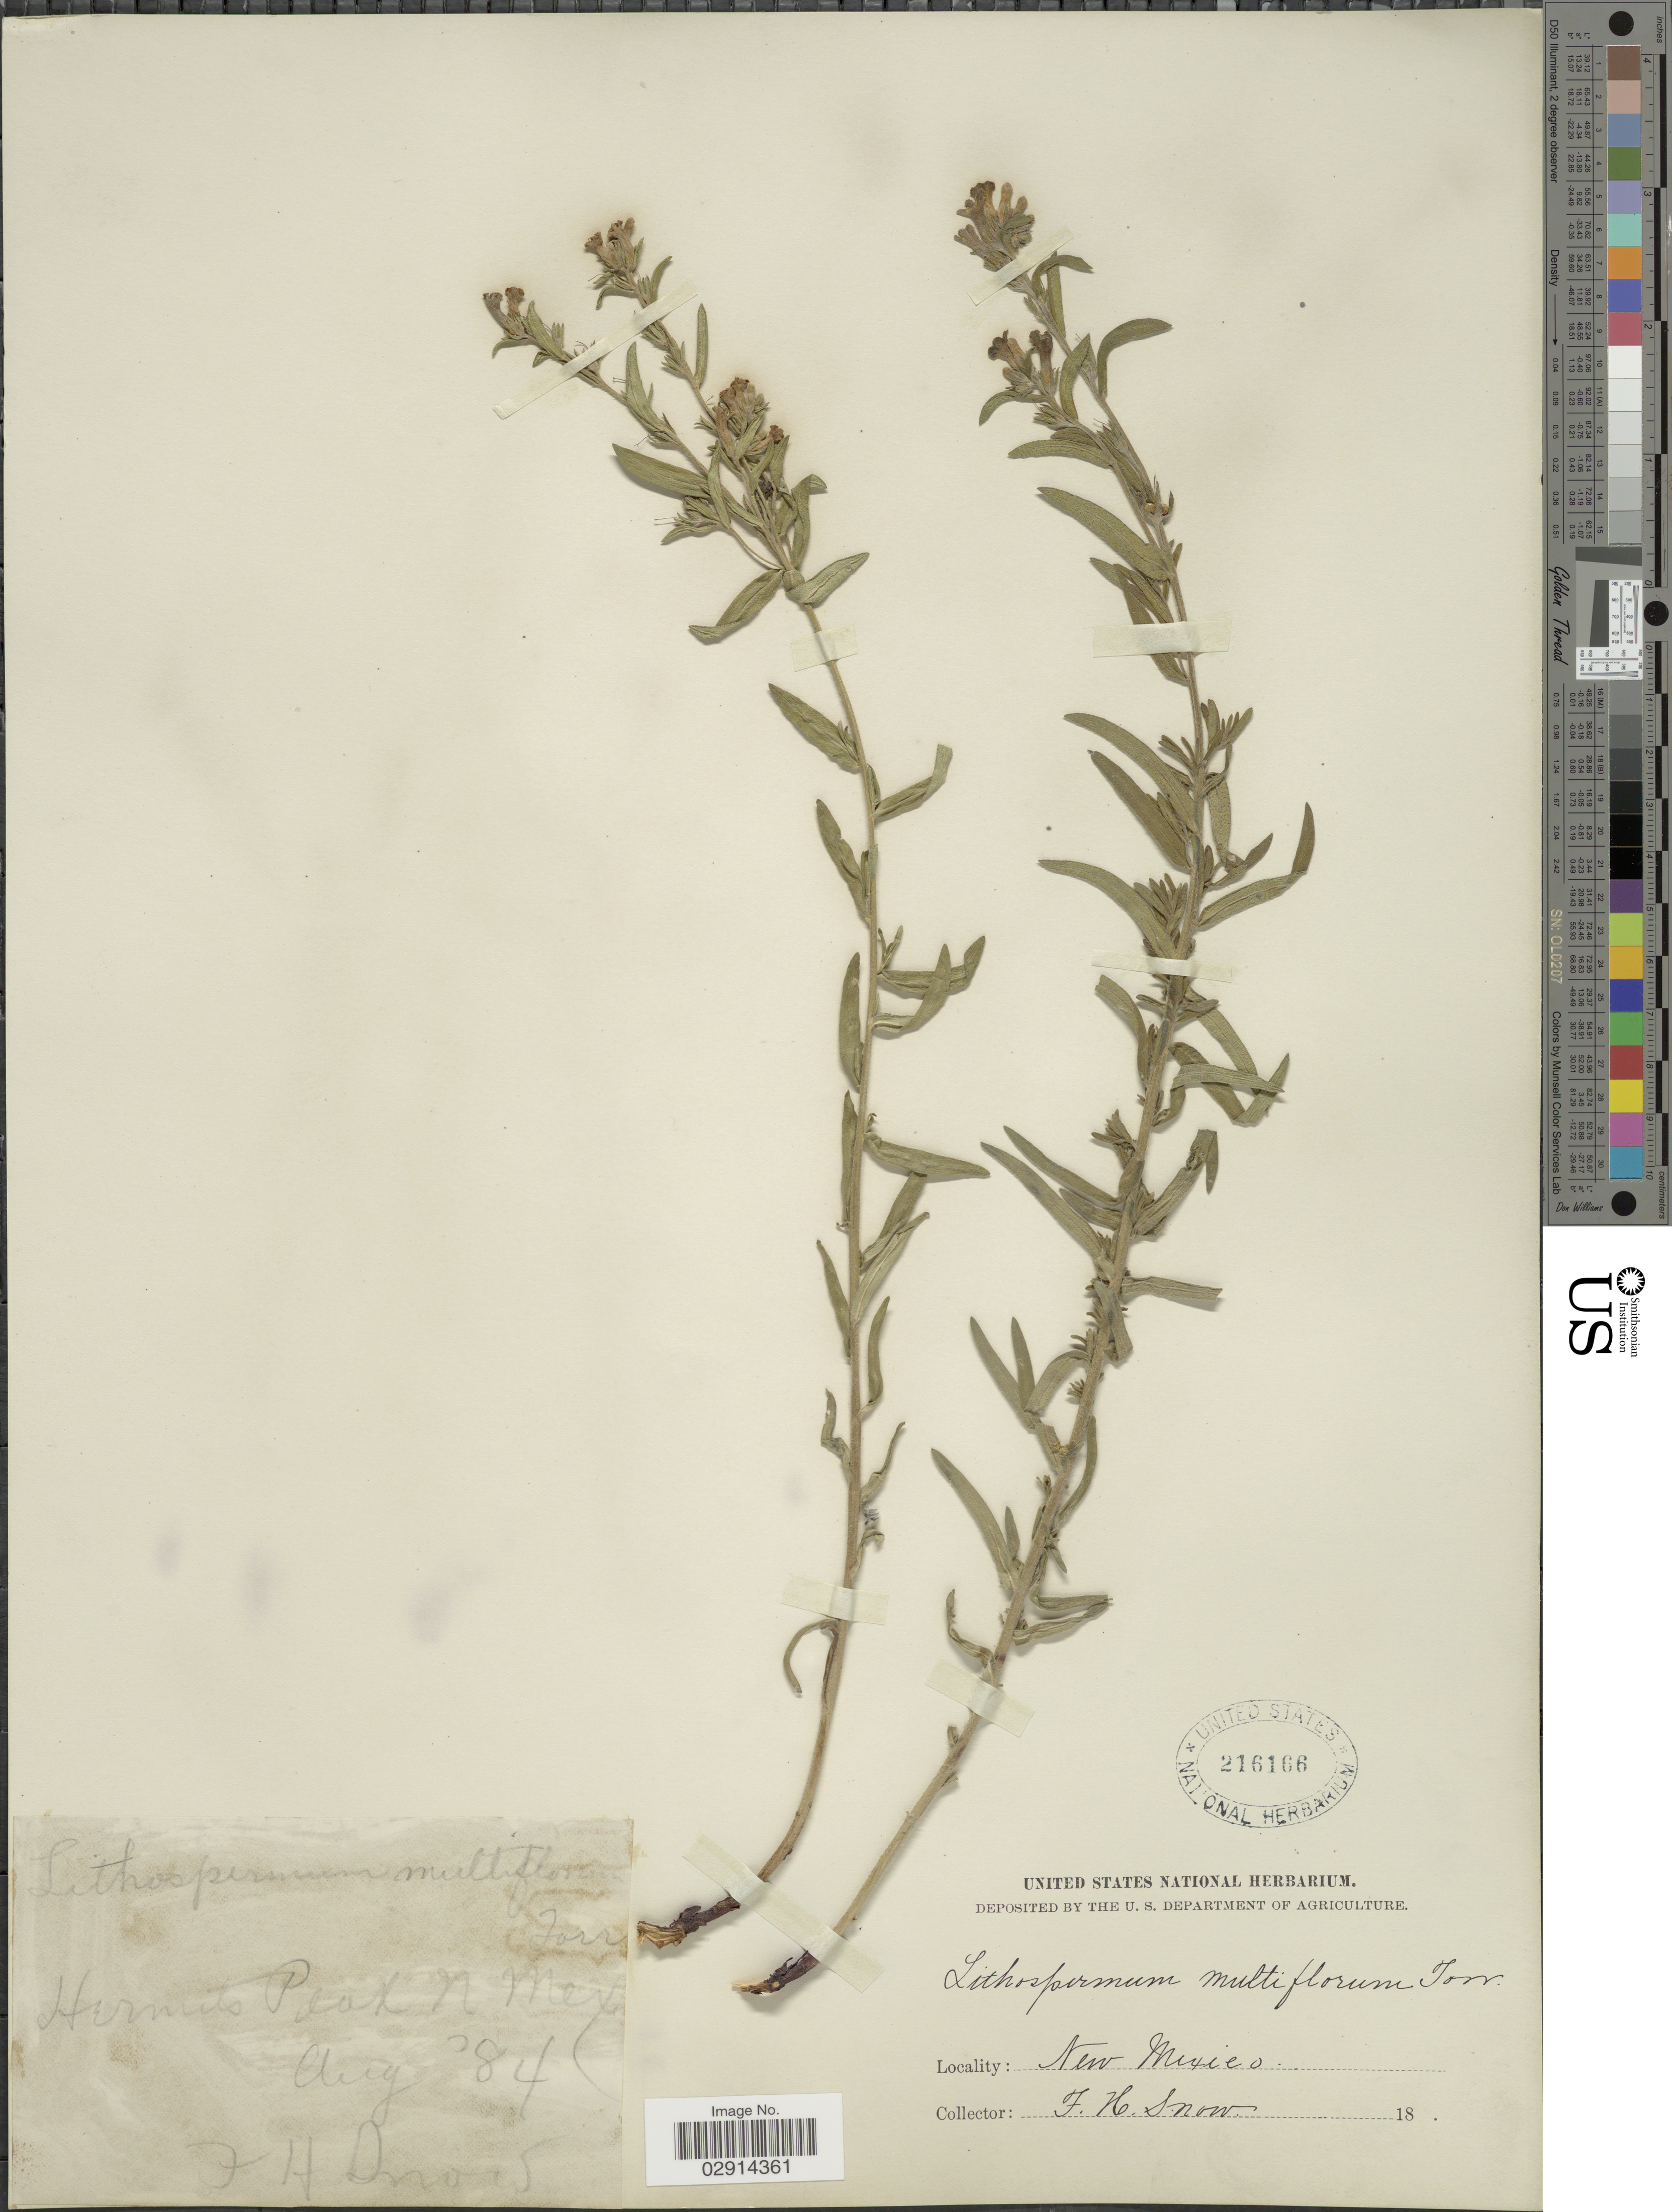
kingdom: Plantae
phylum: Tracheophyta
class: Magnoliopsida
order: Boraginales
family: Boraginaceae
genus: Lithospermum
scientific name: Lithospermum multiflorum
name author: Torr. ex A. Gray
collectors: F. H. Snow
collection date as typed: Transcribed d/m/y: /8/84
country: United States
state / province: New Mexico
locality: Hermit's Peak.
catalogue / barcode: US 216166